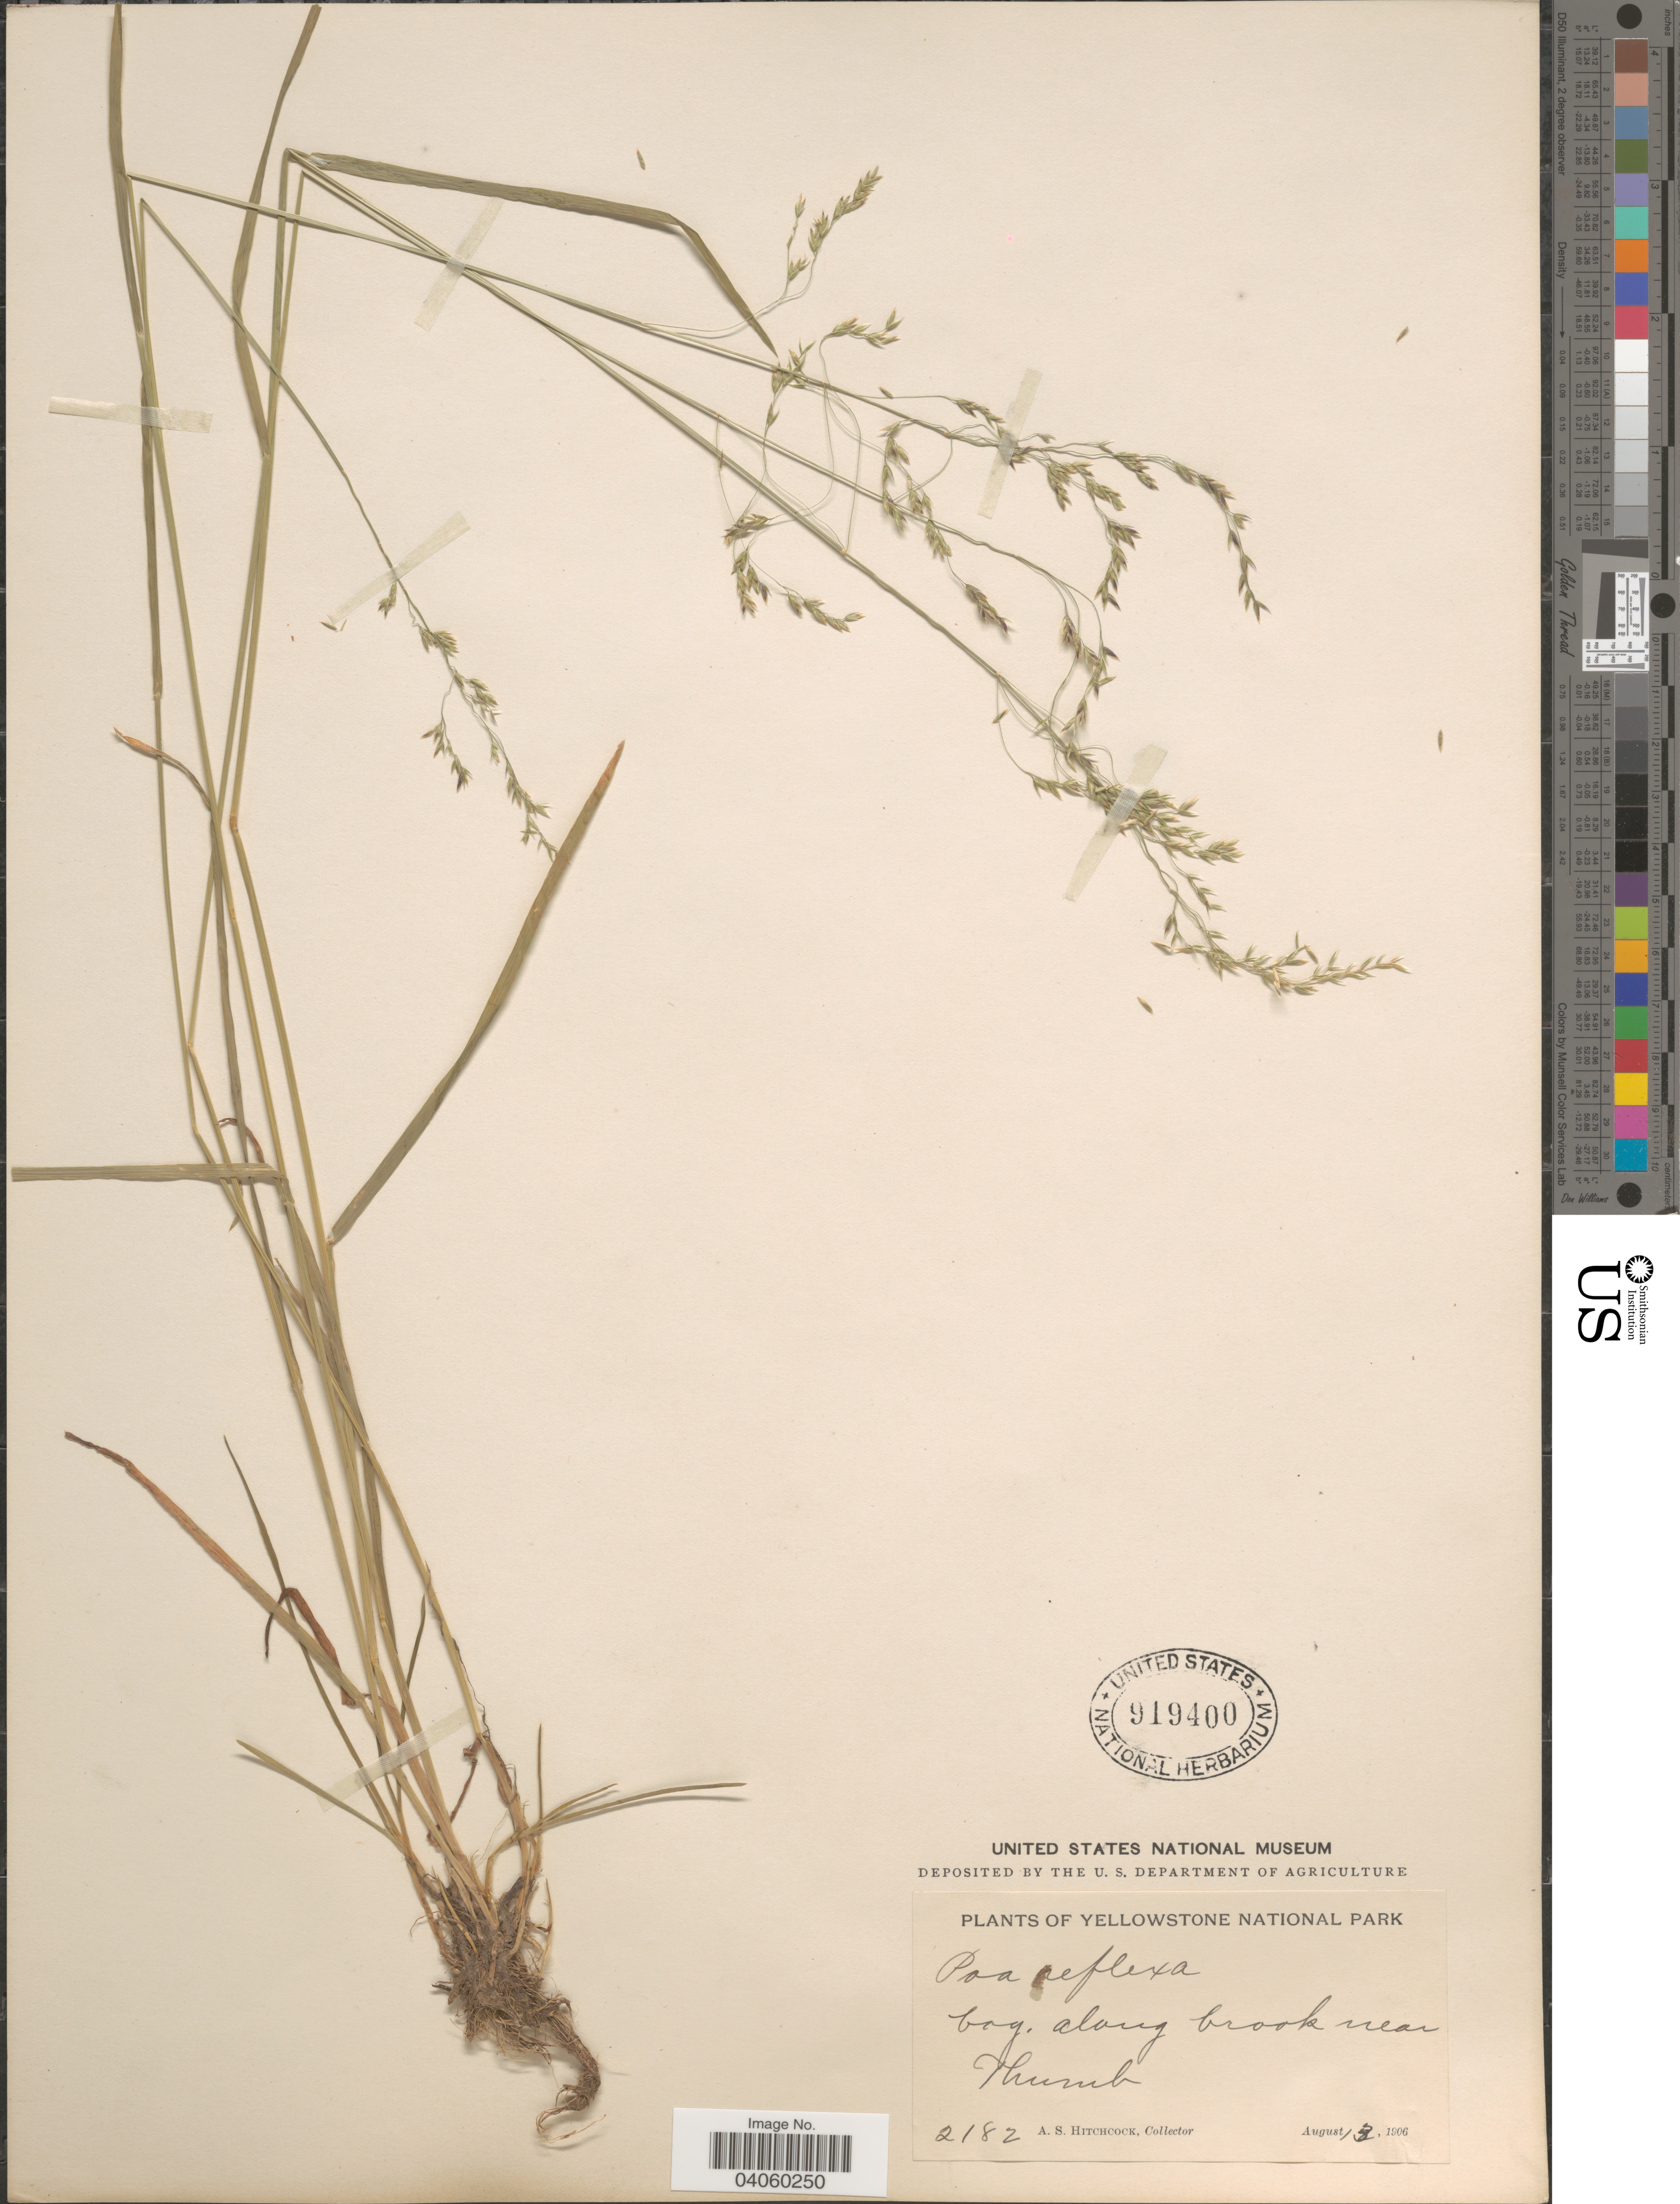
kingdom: Plantae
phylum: Tracheophyta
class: Liliopsida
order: Poales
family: Poaceae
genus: Poa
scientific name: Poa leptocoma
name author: Trin.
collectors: A. S. Hitchcock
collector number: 2182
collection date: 1906-08-13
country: United States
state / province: Wyoming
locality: Yellowstone National Park. Along brook near Thumb.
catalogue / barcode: US 919400